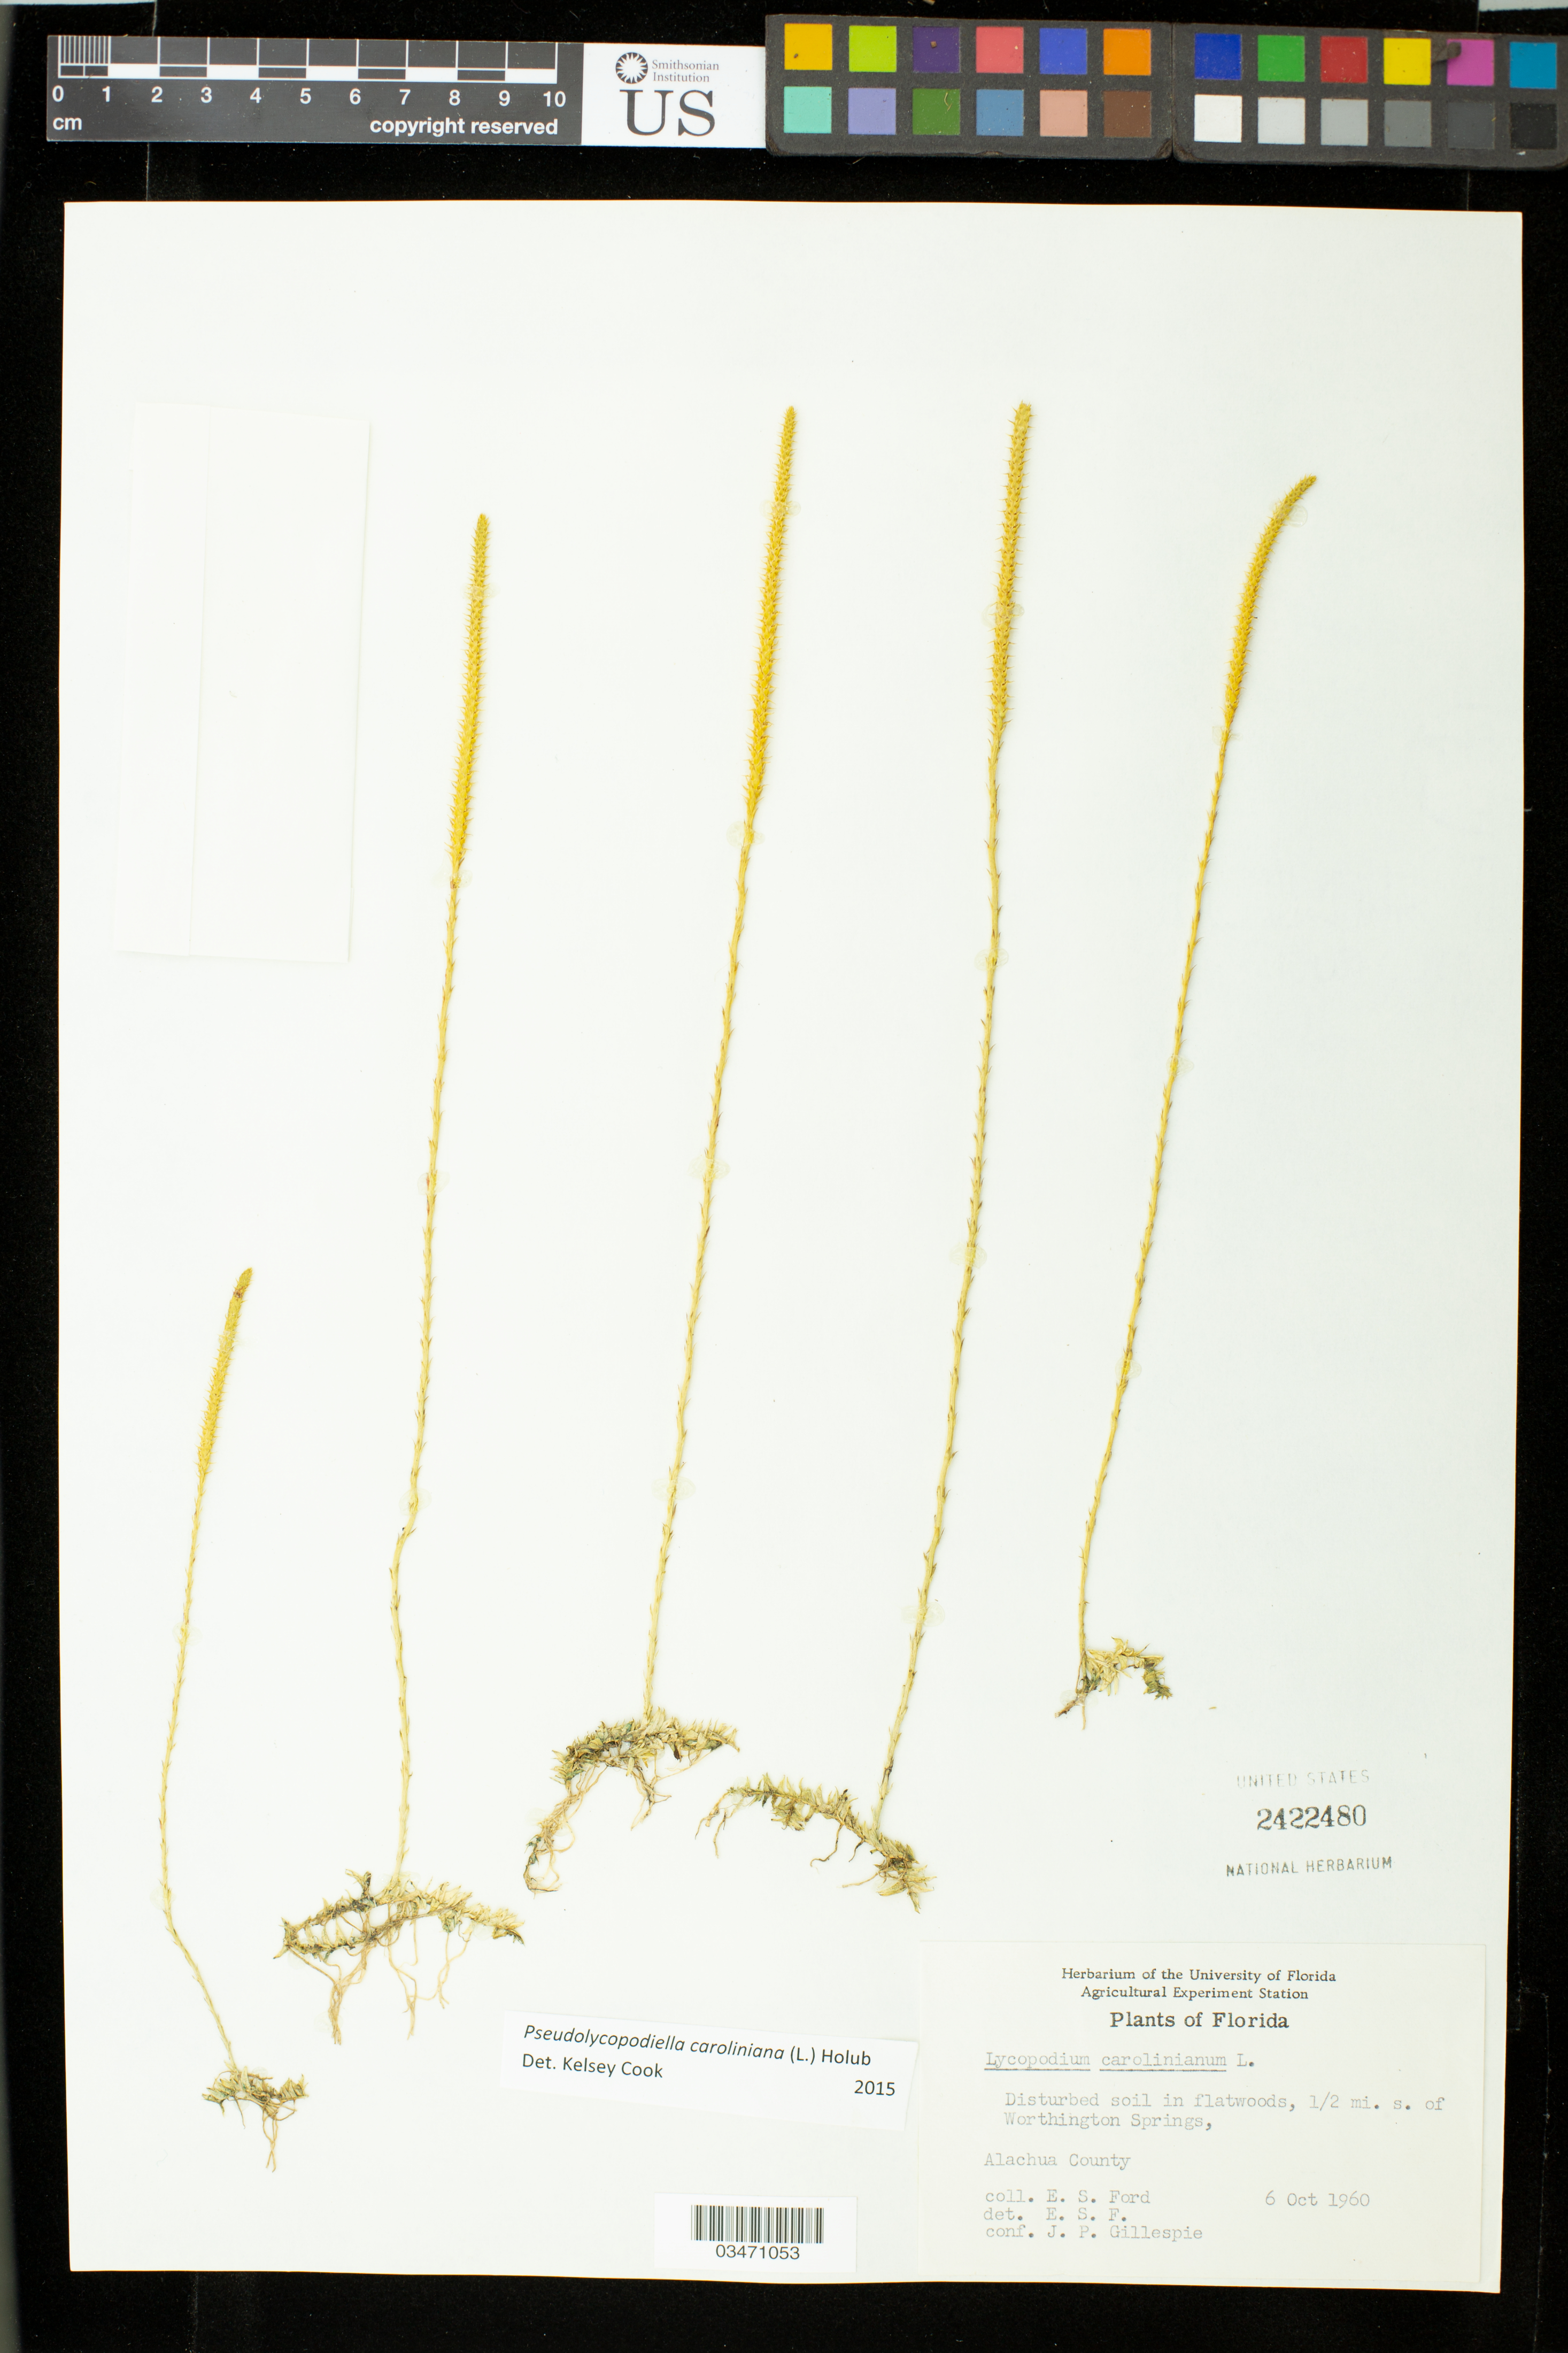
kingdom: Plantae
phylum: Tracheophyta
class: Lycopodiopsida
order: Lycopodiales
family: Lycopodiaceae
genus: Pseudolycopodiella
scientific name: Pseudolycopodiella caroliniana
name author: (L.) Holub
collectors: E. Ford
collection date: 1960-10-06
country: United States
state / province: Florida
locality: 0.5 mi. S of Worthington Springs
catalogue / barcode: US 2422480